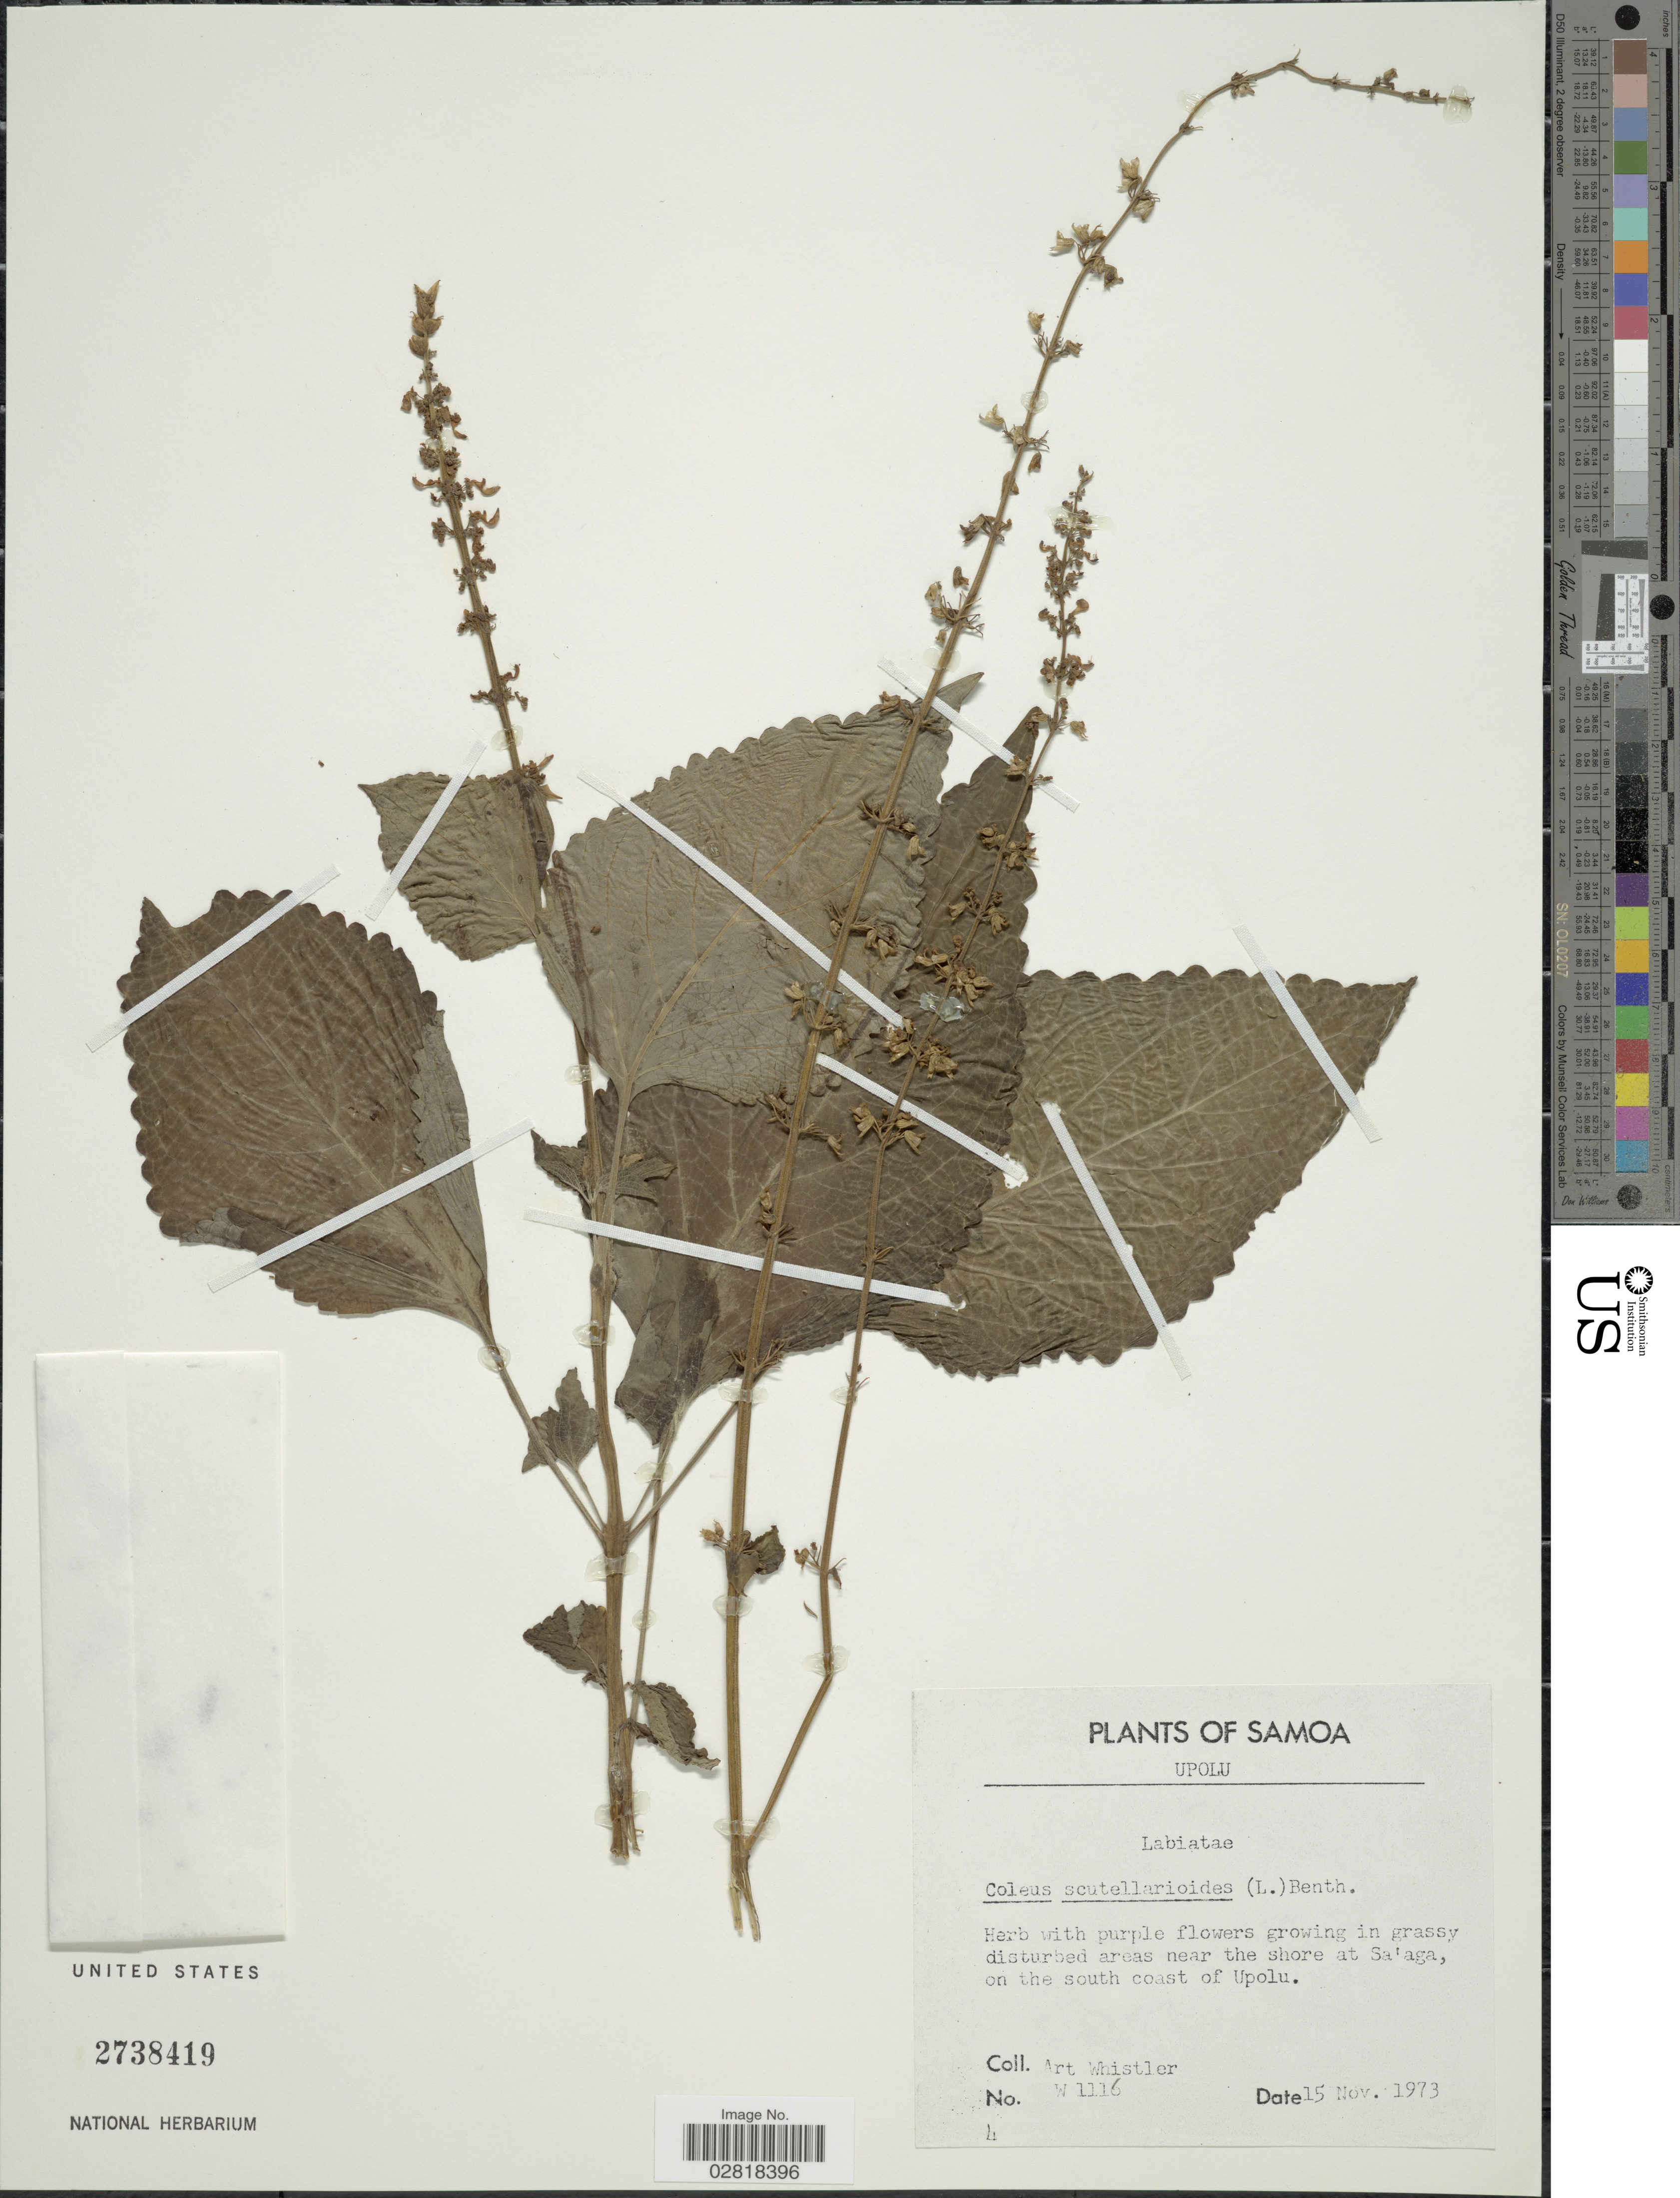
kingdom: Plantae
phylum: Tracheophyta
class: Magnoliopsida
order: Lamiales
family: Lamiaceae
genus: Coleus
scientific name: Coleus scutellarioides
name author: (L.) Benth.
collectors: A. Whistler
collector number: W1116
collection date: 1973-11-15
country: Samoa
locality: Samoa. Upolu. Disturbed areas near the shore at Sa'aga, on the south coast of Upolu.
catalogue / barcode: US 2738419